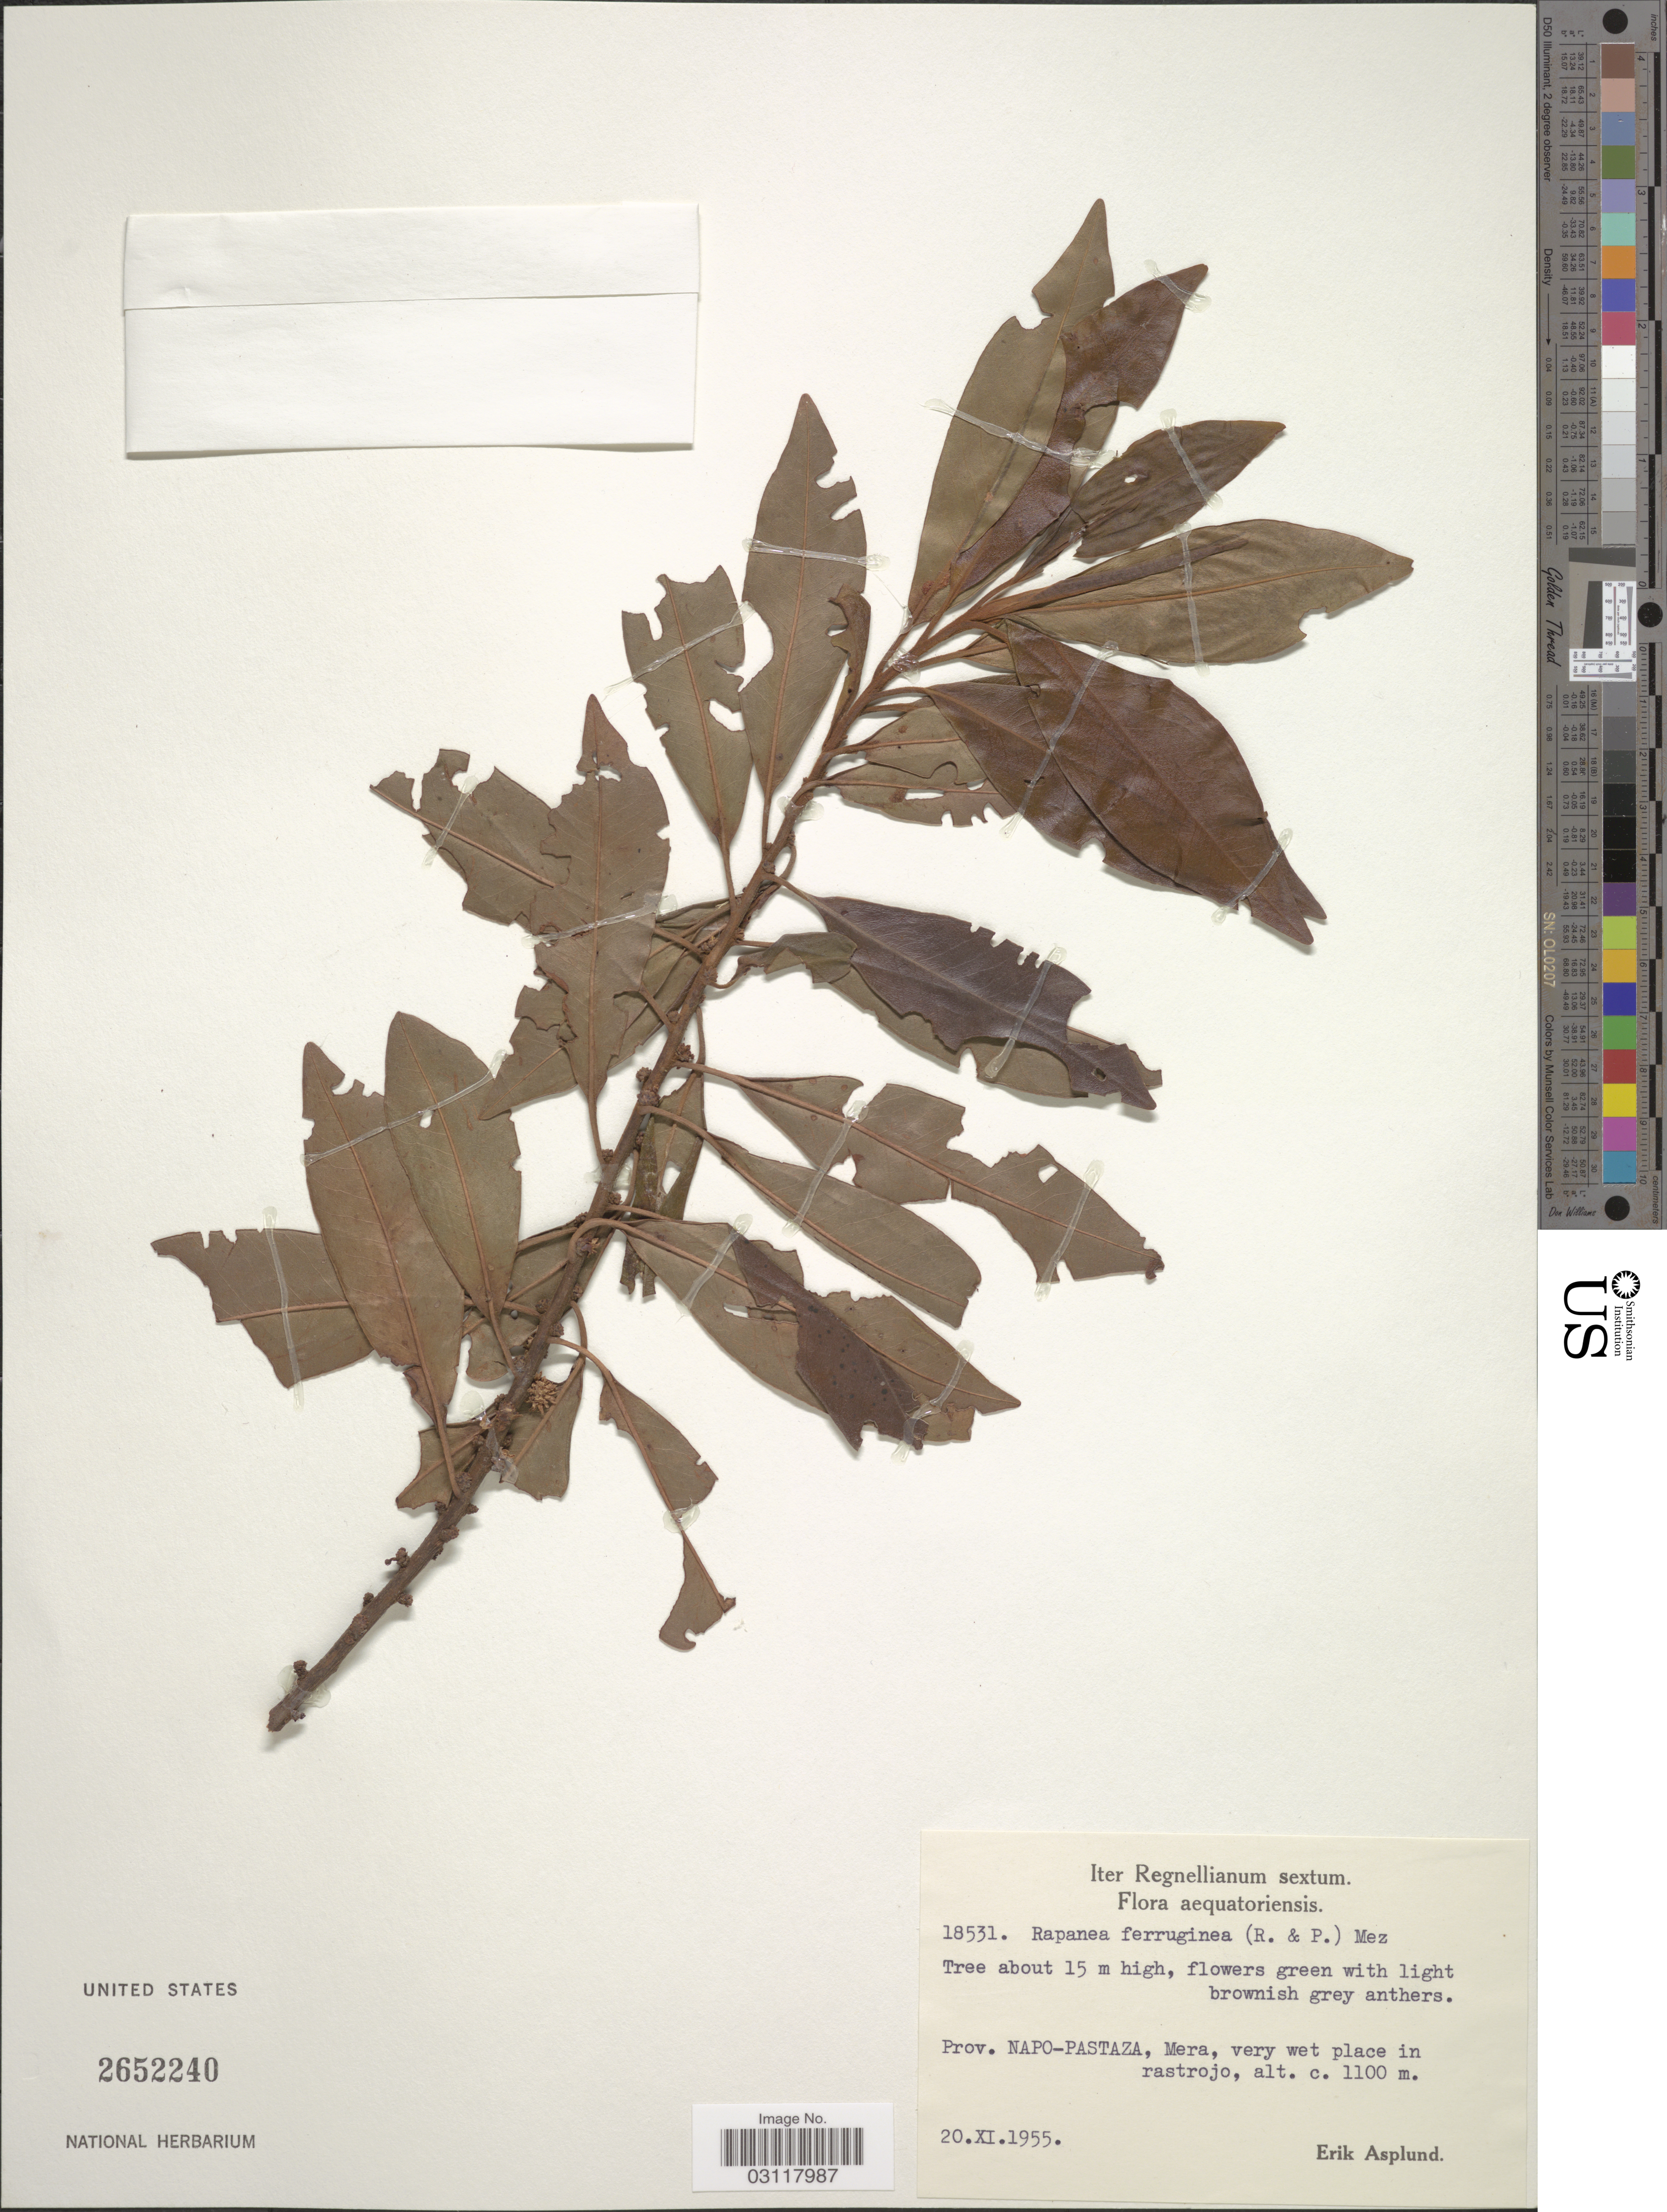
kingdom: Plantae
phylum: Tracheophyta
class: Magnoliopsida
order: Ericales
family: Primulaceae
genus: Rapanea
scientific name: Rapanea ferruginea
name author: (Ruiz & Pav.) Mez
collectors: E. Asplund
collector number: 18531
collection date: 1955-11-20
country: Ecuador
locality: Prov. Napo-Pastaza, Mera.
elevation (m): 1100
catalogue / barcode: US 2652240